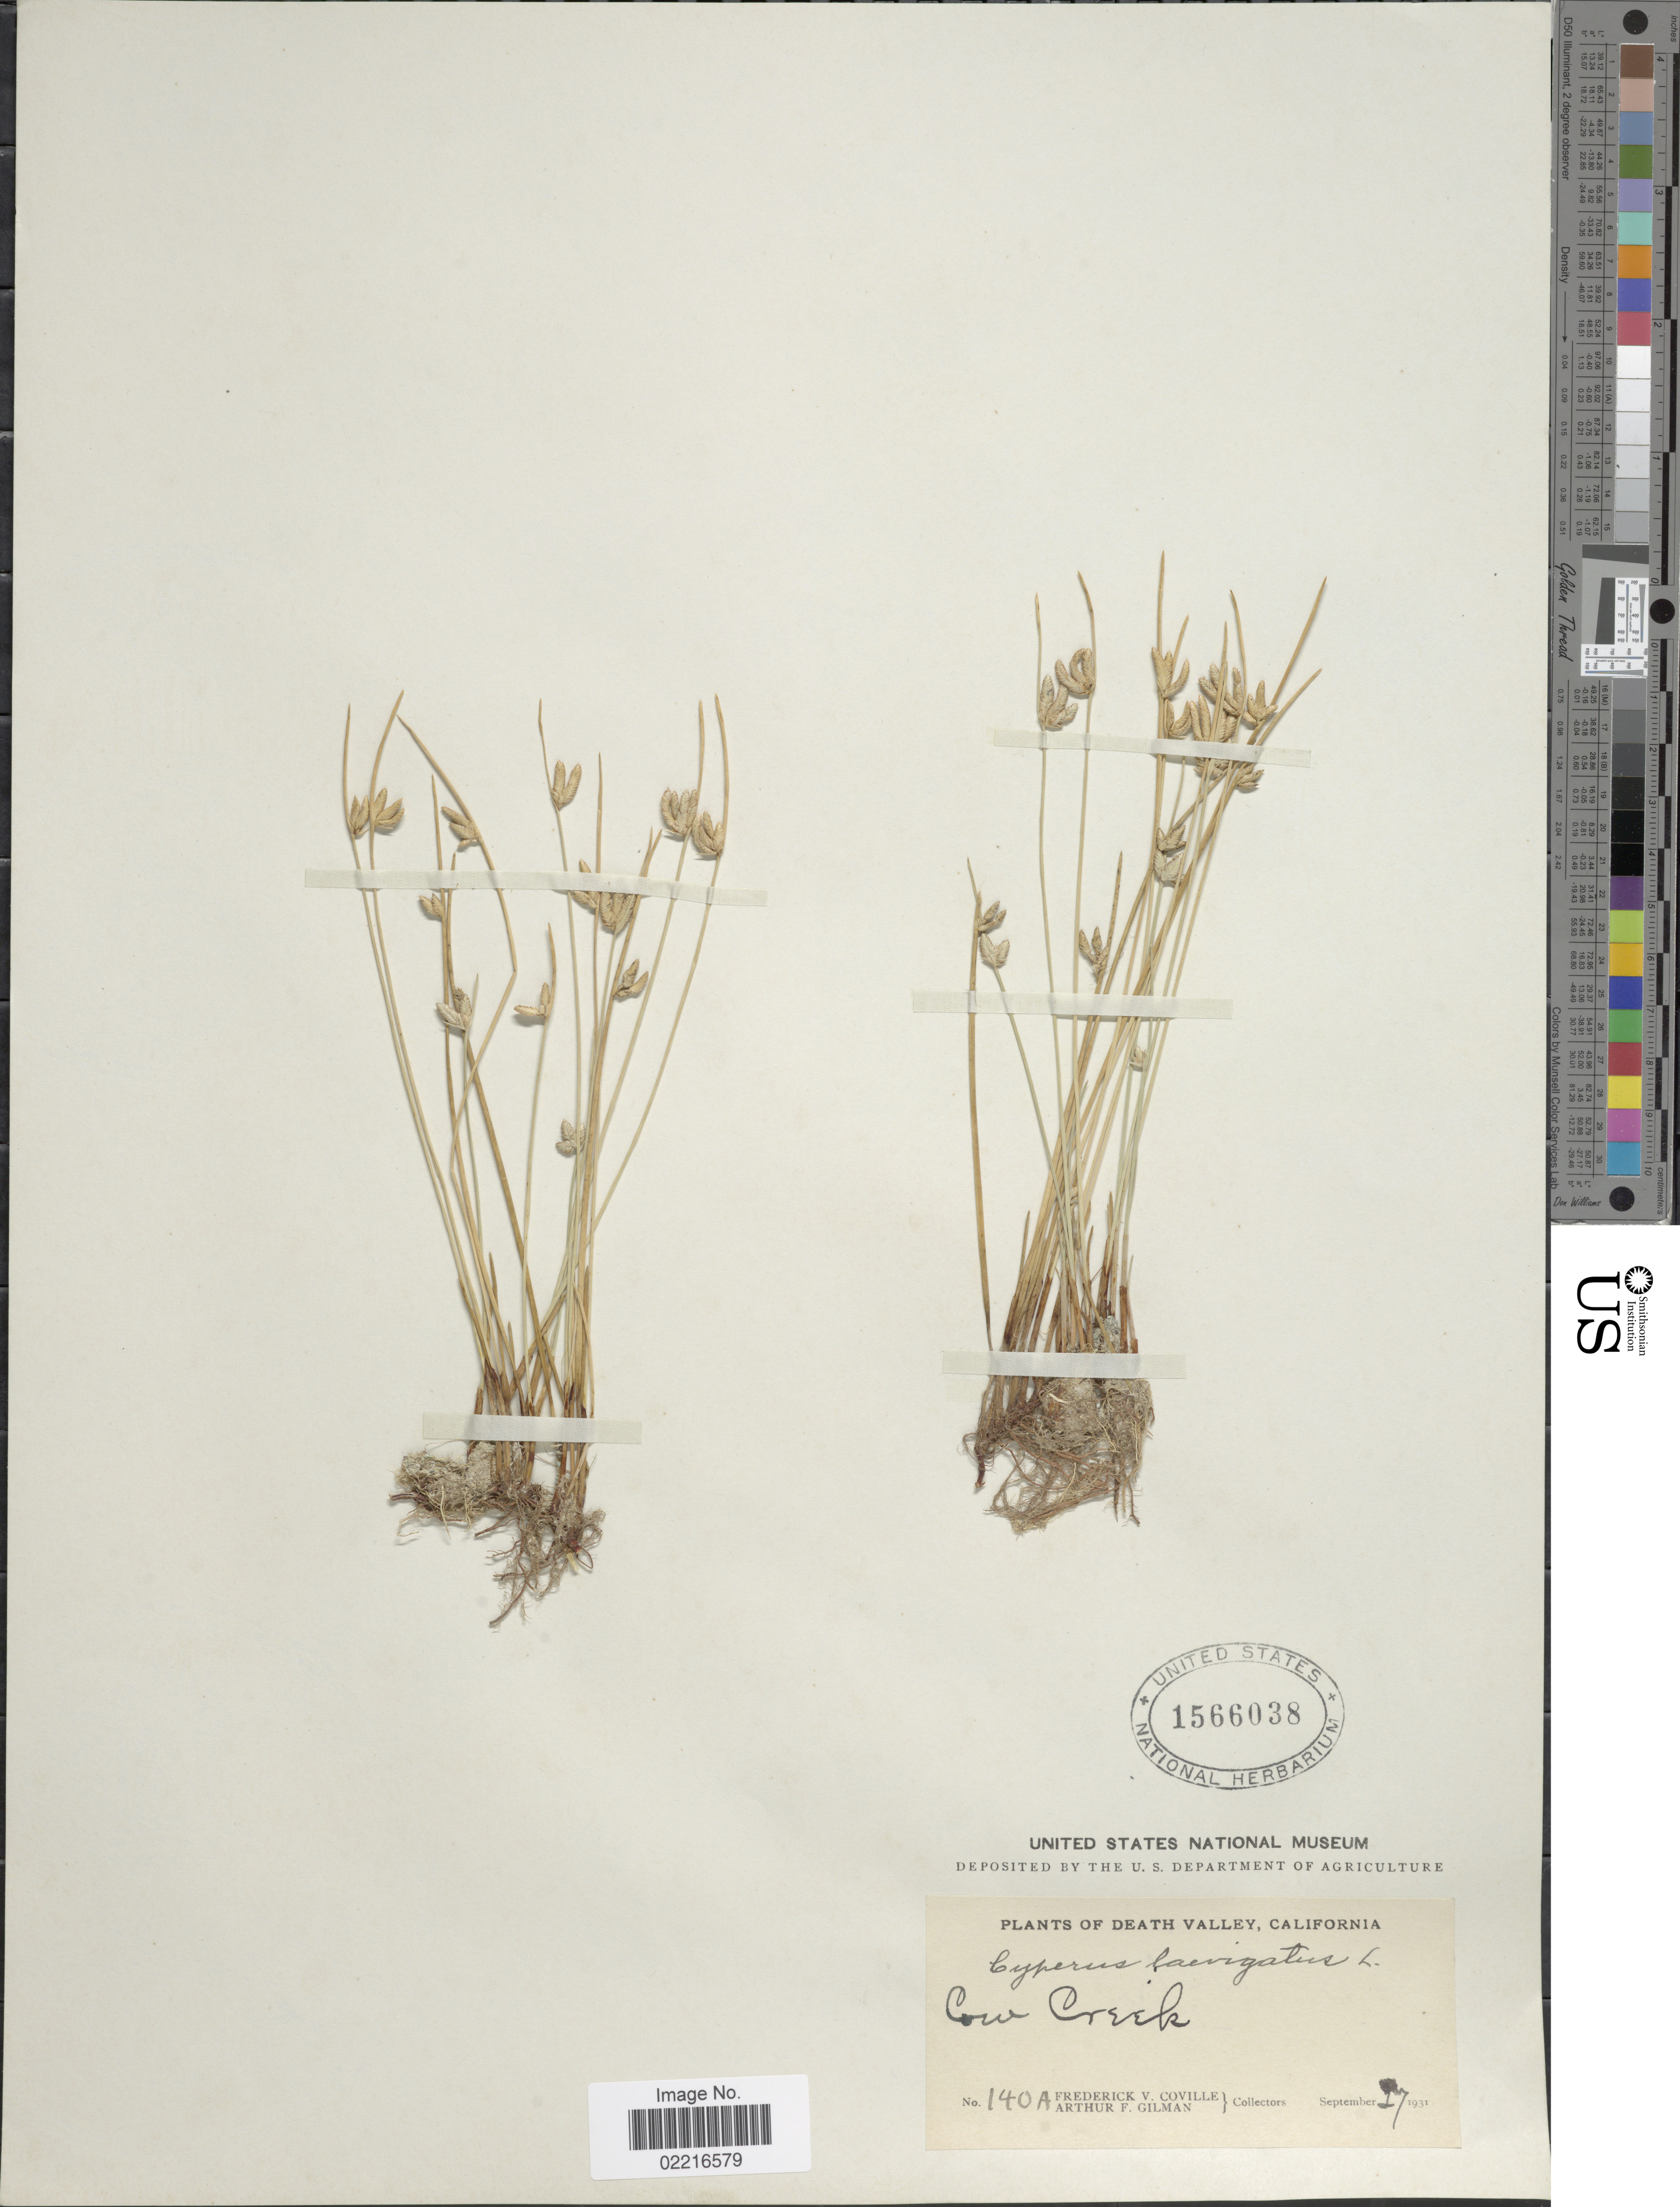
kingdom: Plantae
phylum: Tracheophyta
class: Liliopsida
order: Poales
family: Cyperaceae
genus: Cyperus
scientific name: Cyperus laevigatus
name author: L.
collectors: F. V. Coville & A. Gilman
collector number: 140A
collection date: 1931-09-27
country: United States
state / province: California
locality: Death Valley, Cow Creek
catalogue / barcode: US 1566038